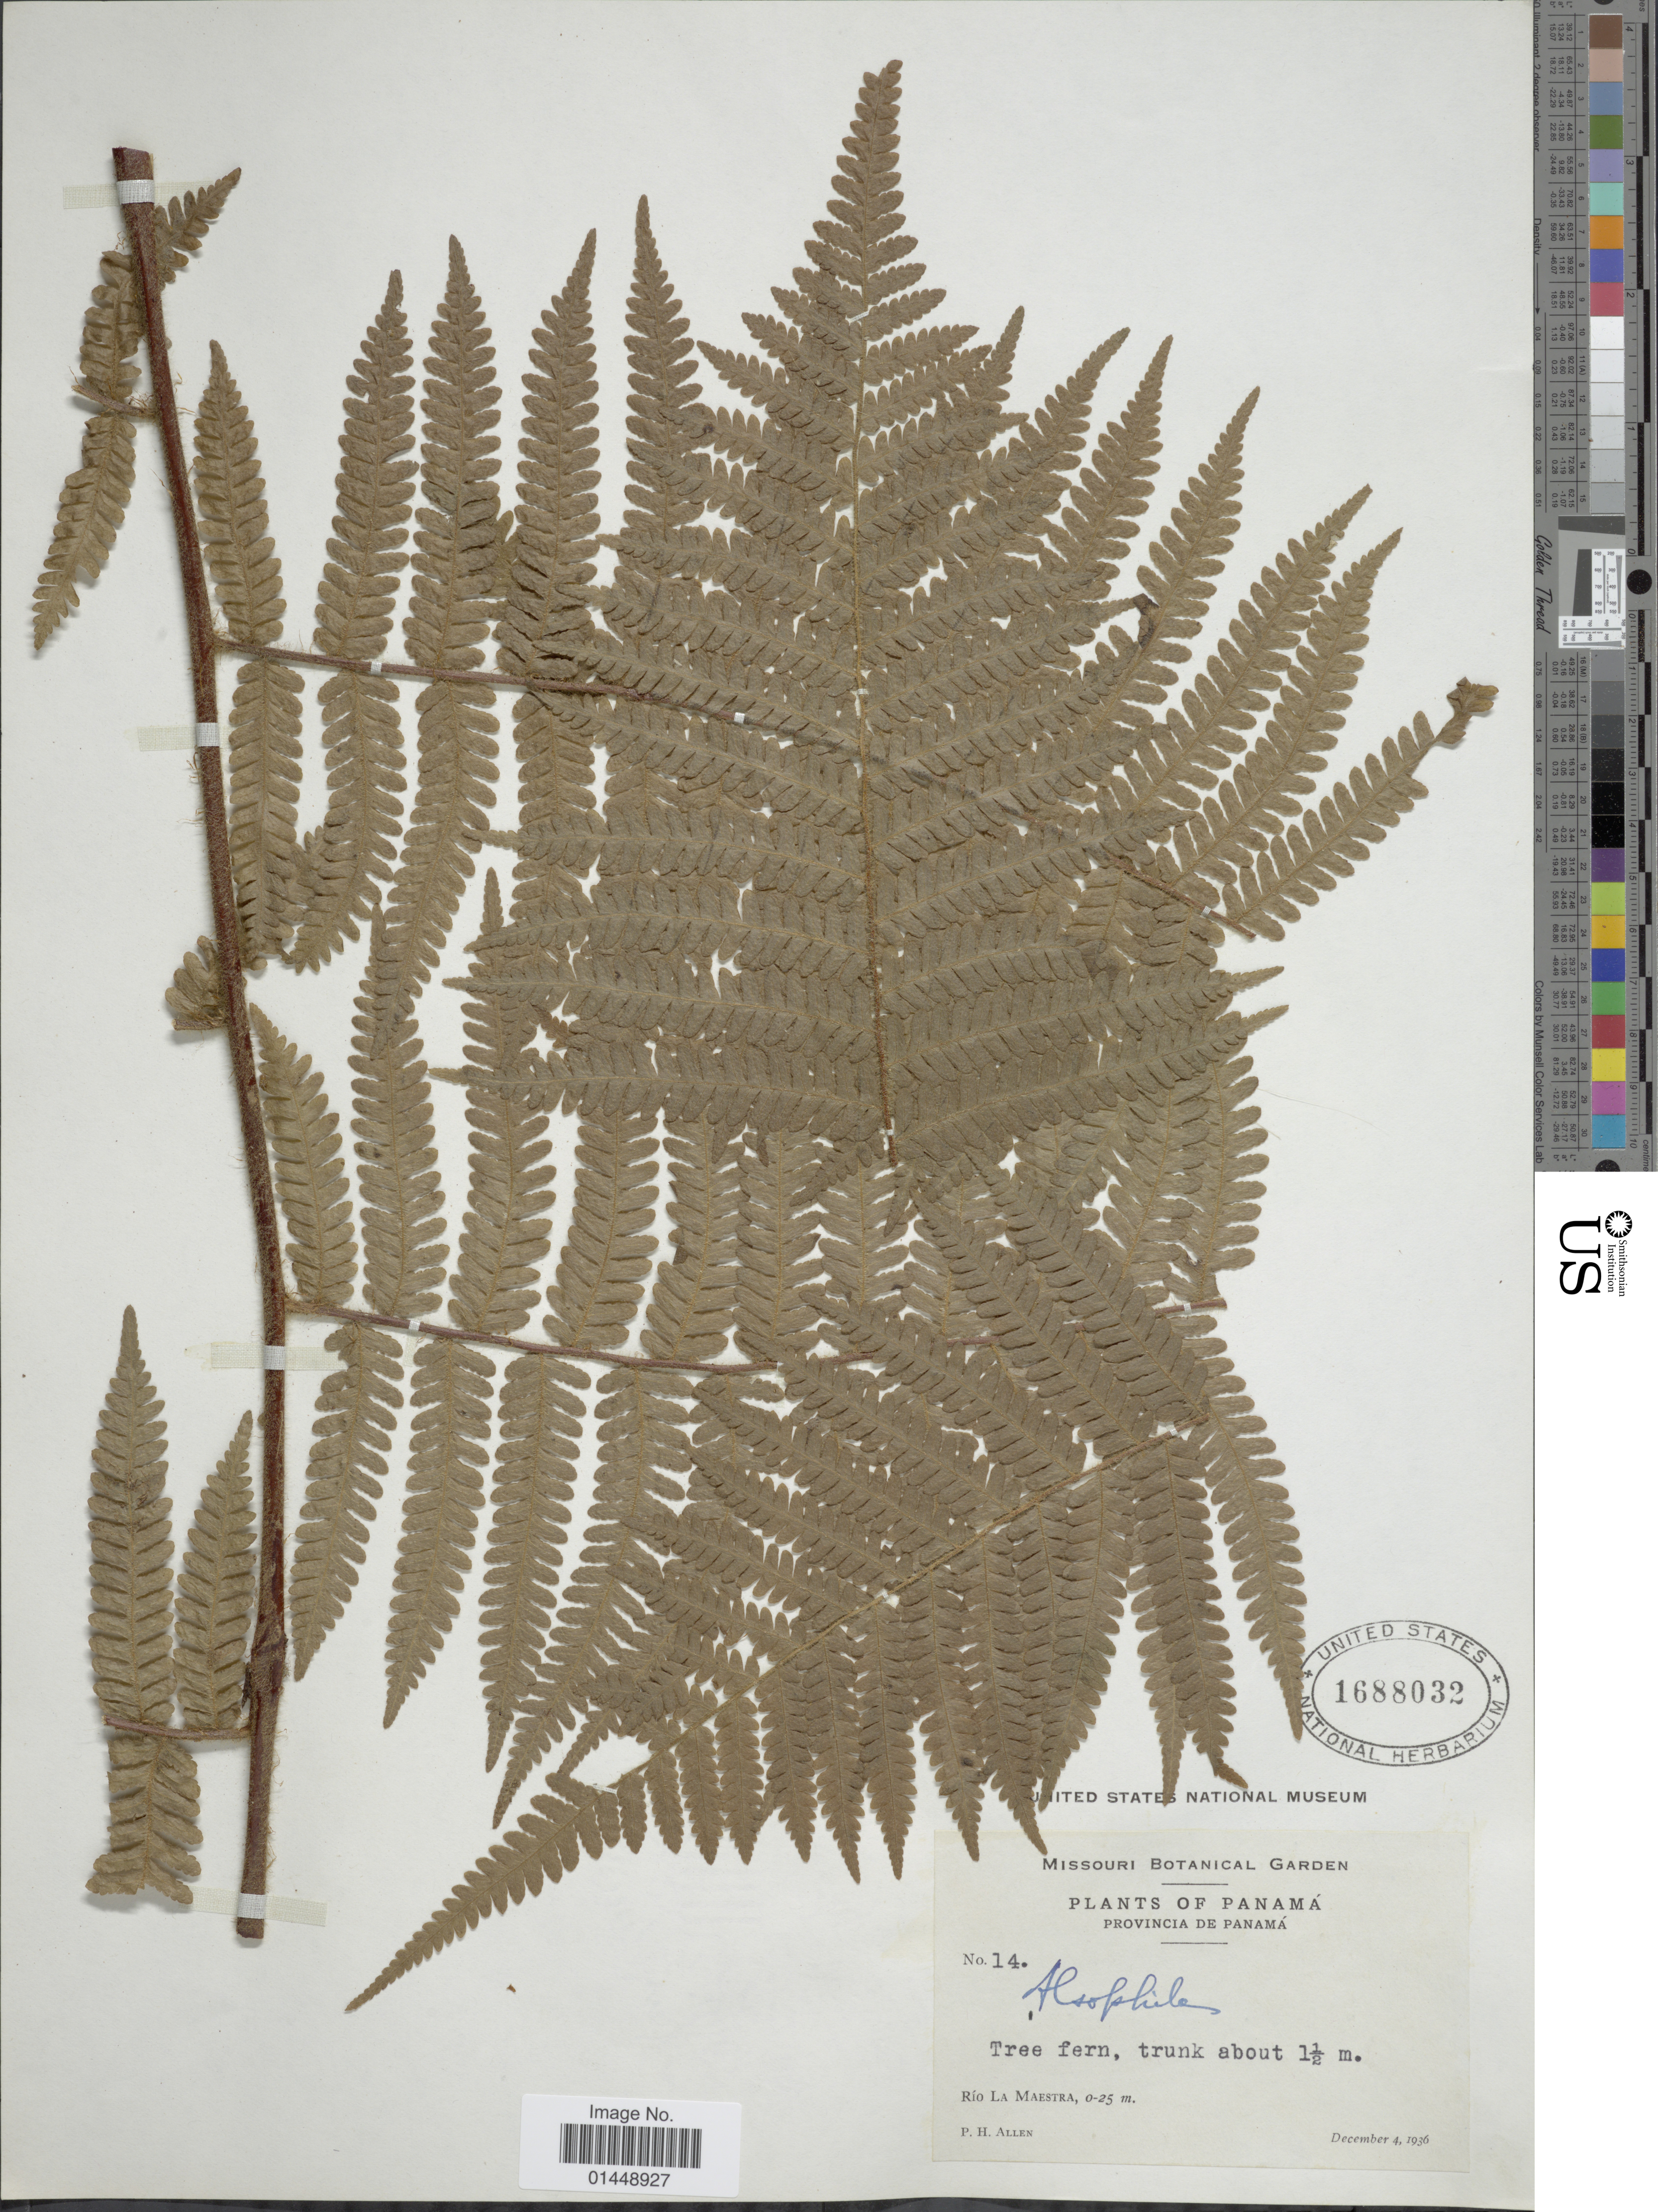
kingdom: Plantae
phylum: Tracheophyta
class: Polypodiopsida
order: Cyatheales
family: Cyatheaceae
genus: Cyathea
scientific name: Cyathea lockwoodiana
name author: (P.G. Windisch) Lellinger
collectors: P. H. Allen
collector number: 14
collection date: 1936-12-04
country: Panama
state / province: Panamá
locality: Provincia de Panamá. Río La Maestra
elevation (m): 0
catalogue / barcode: US 1688032